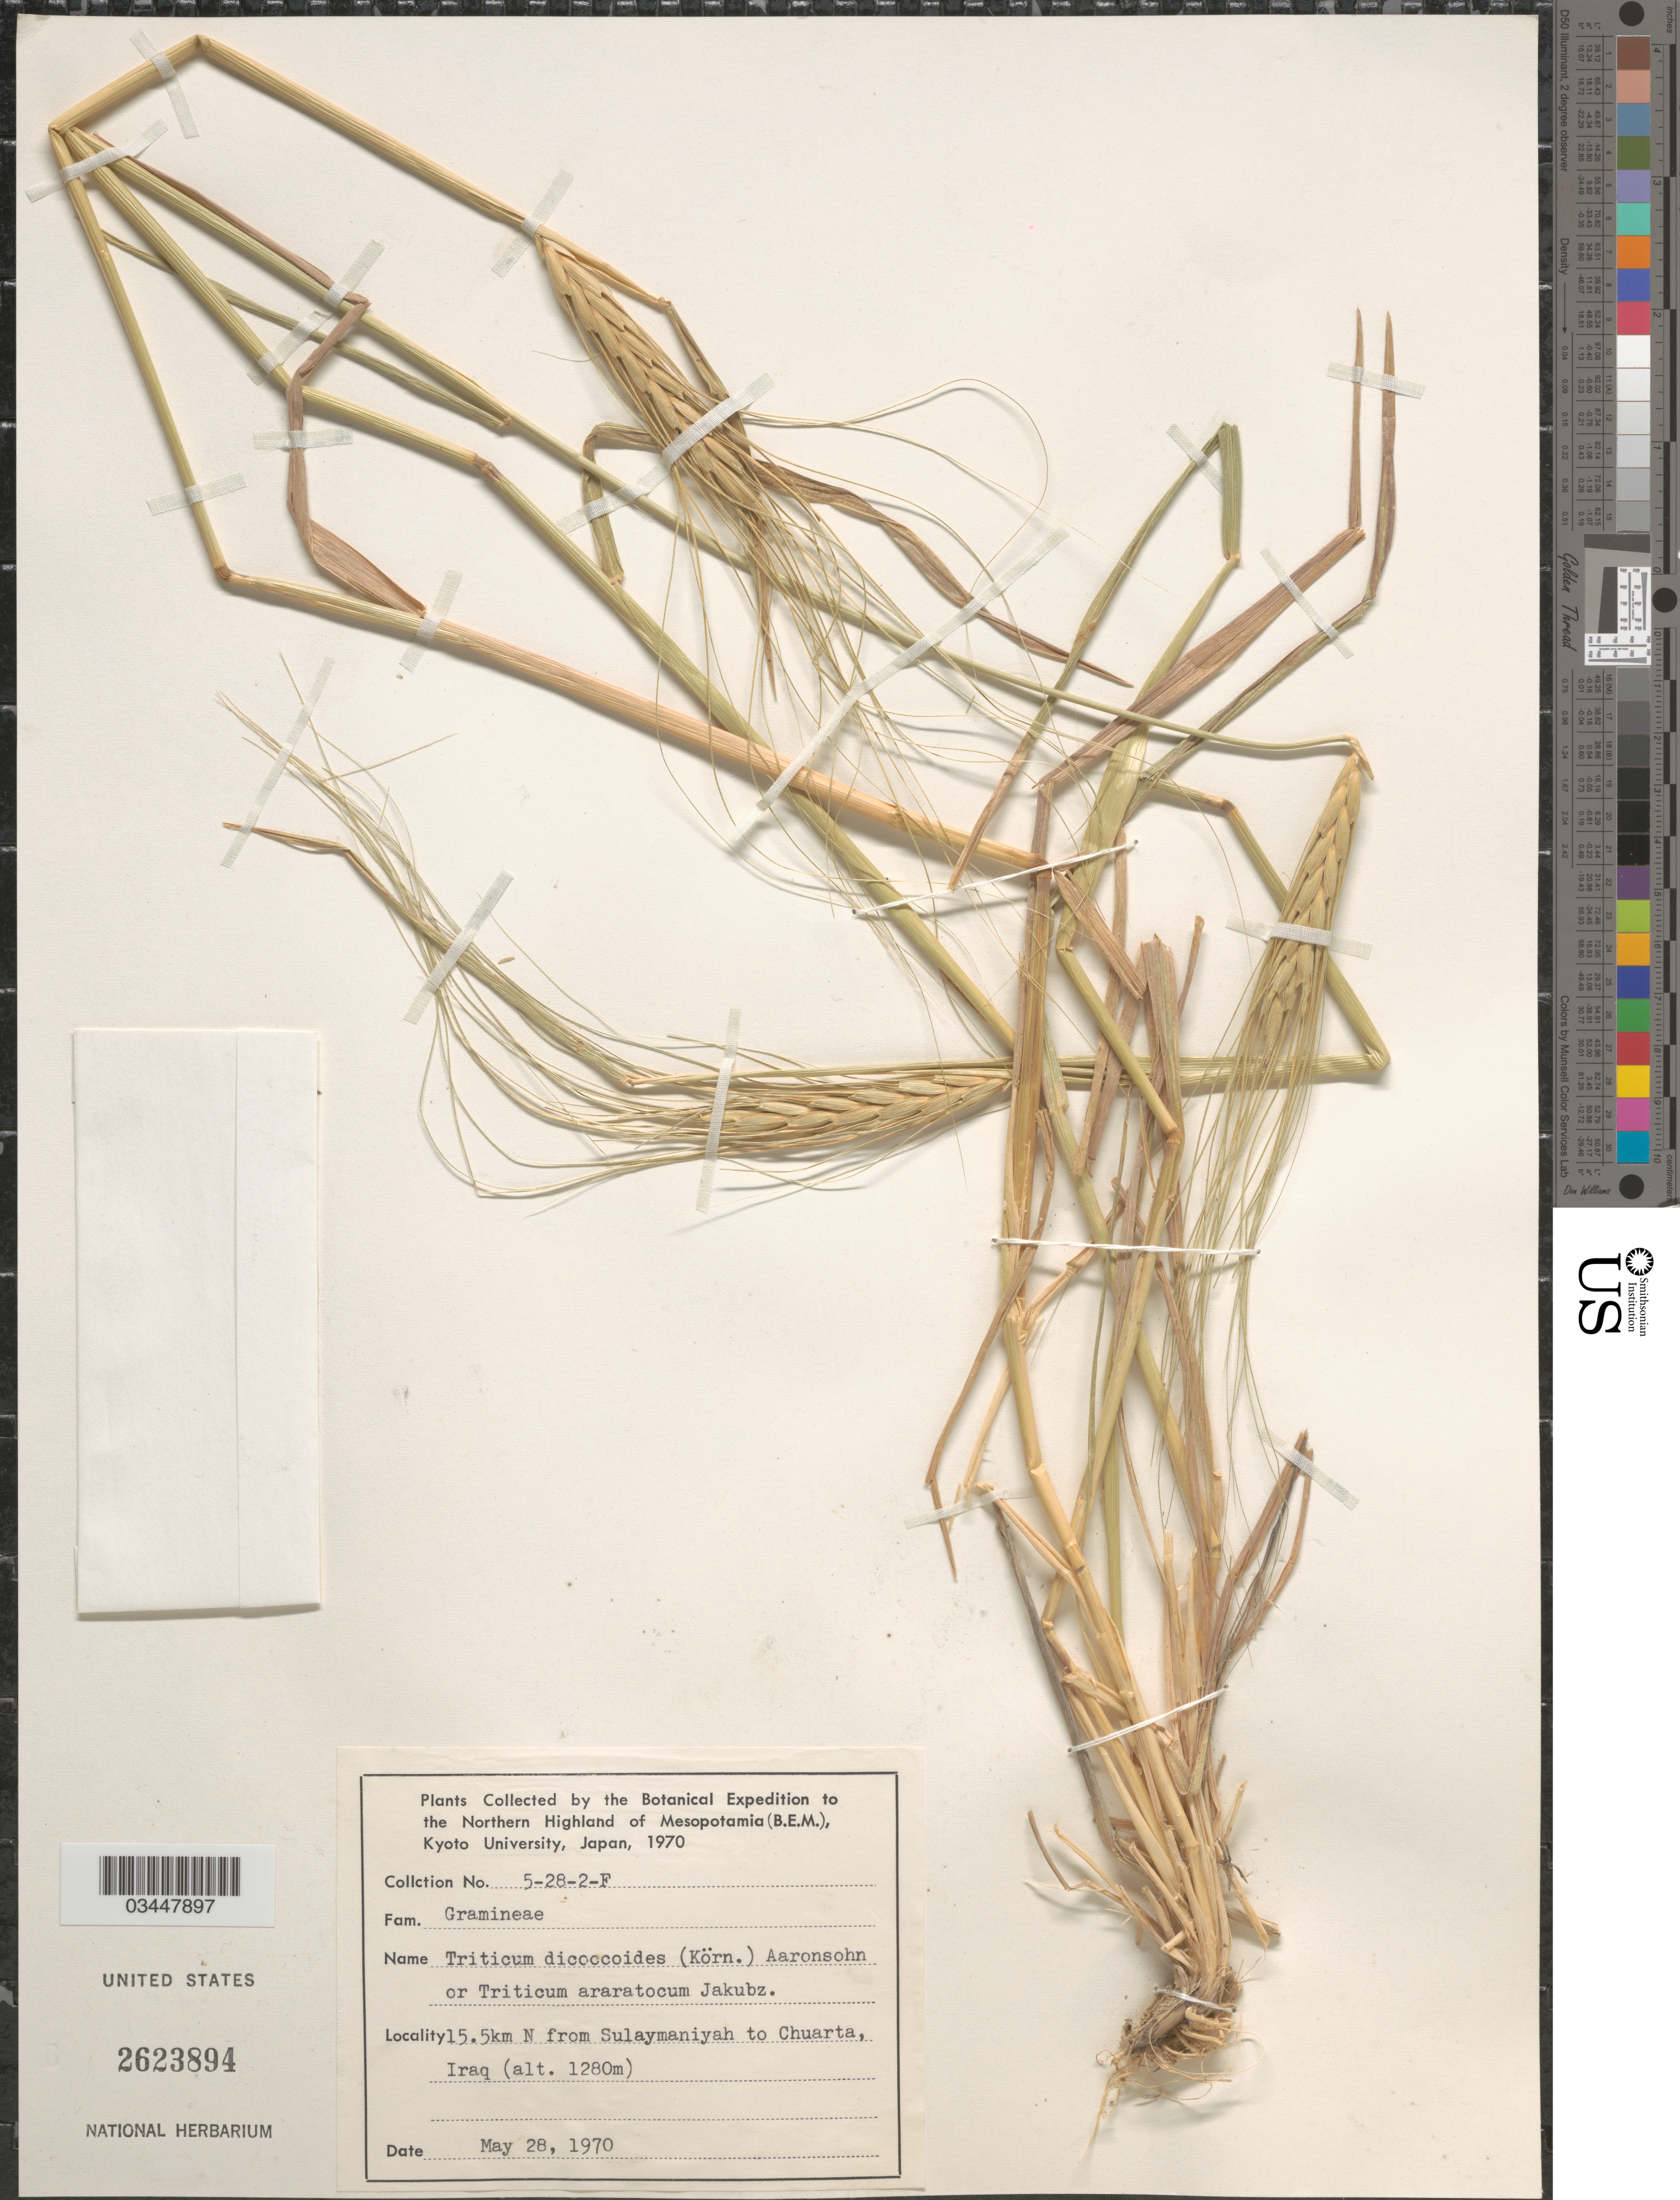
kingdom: Plantae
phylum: Tracheophyta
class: Liliopsida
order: Poales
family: Poaceae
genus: Triticum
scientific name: Triticum dicoccoides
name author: (Körn.) Körn. ex Schweinf.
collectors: Botanical Expedition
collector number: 5-28-2-F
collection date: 1970-05-28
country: Iraq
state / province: As Sulaymānīyah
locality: To the Northern Highland of Mesopotamia (B.E.M.). 15.5km N from Sulaymaniyah to Chuarta.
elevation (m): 1280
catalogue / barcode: US 2623894